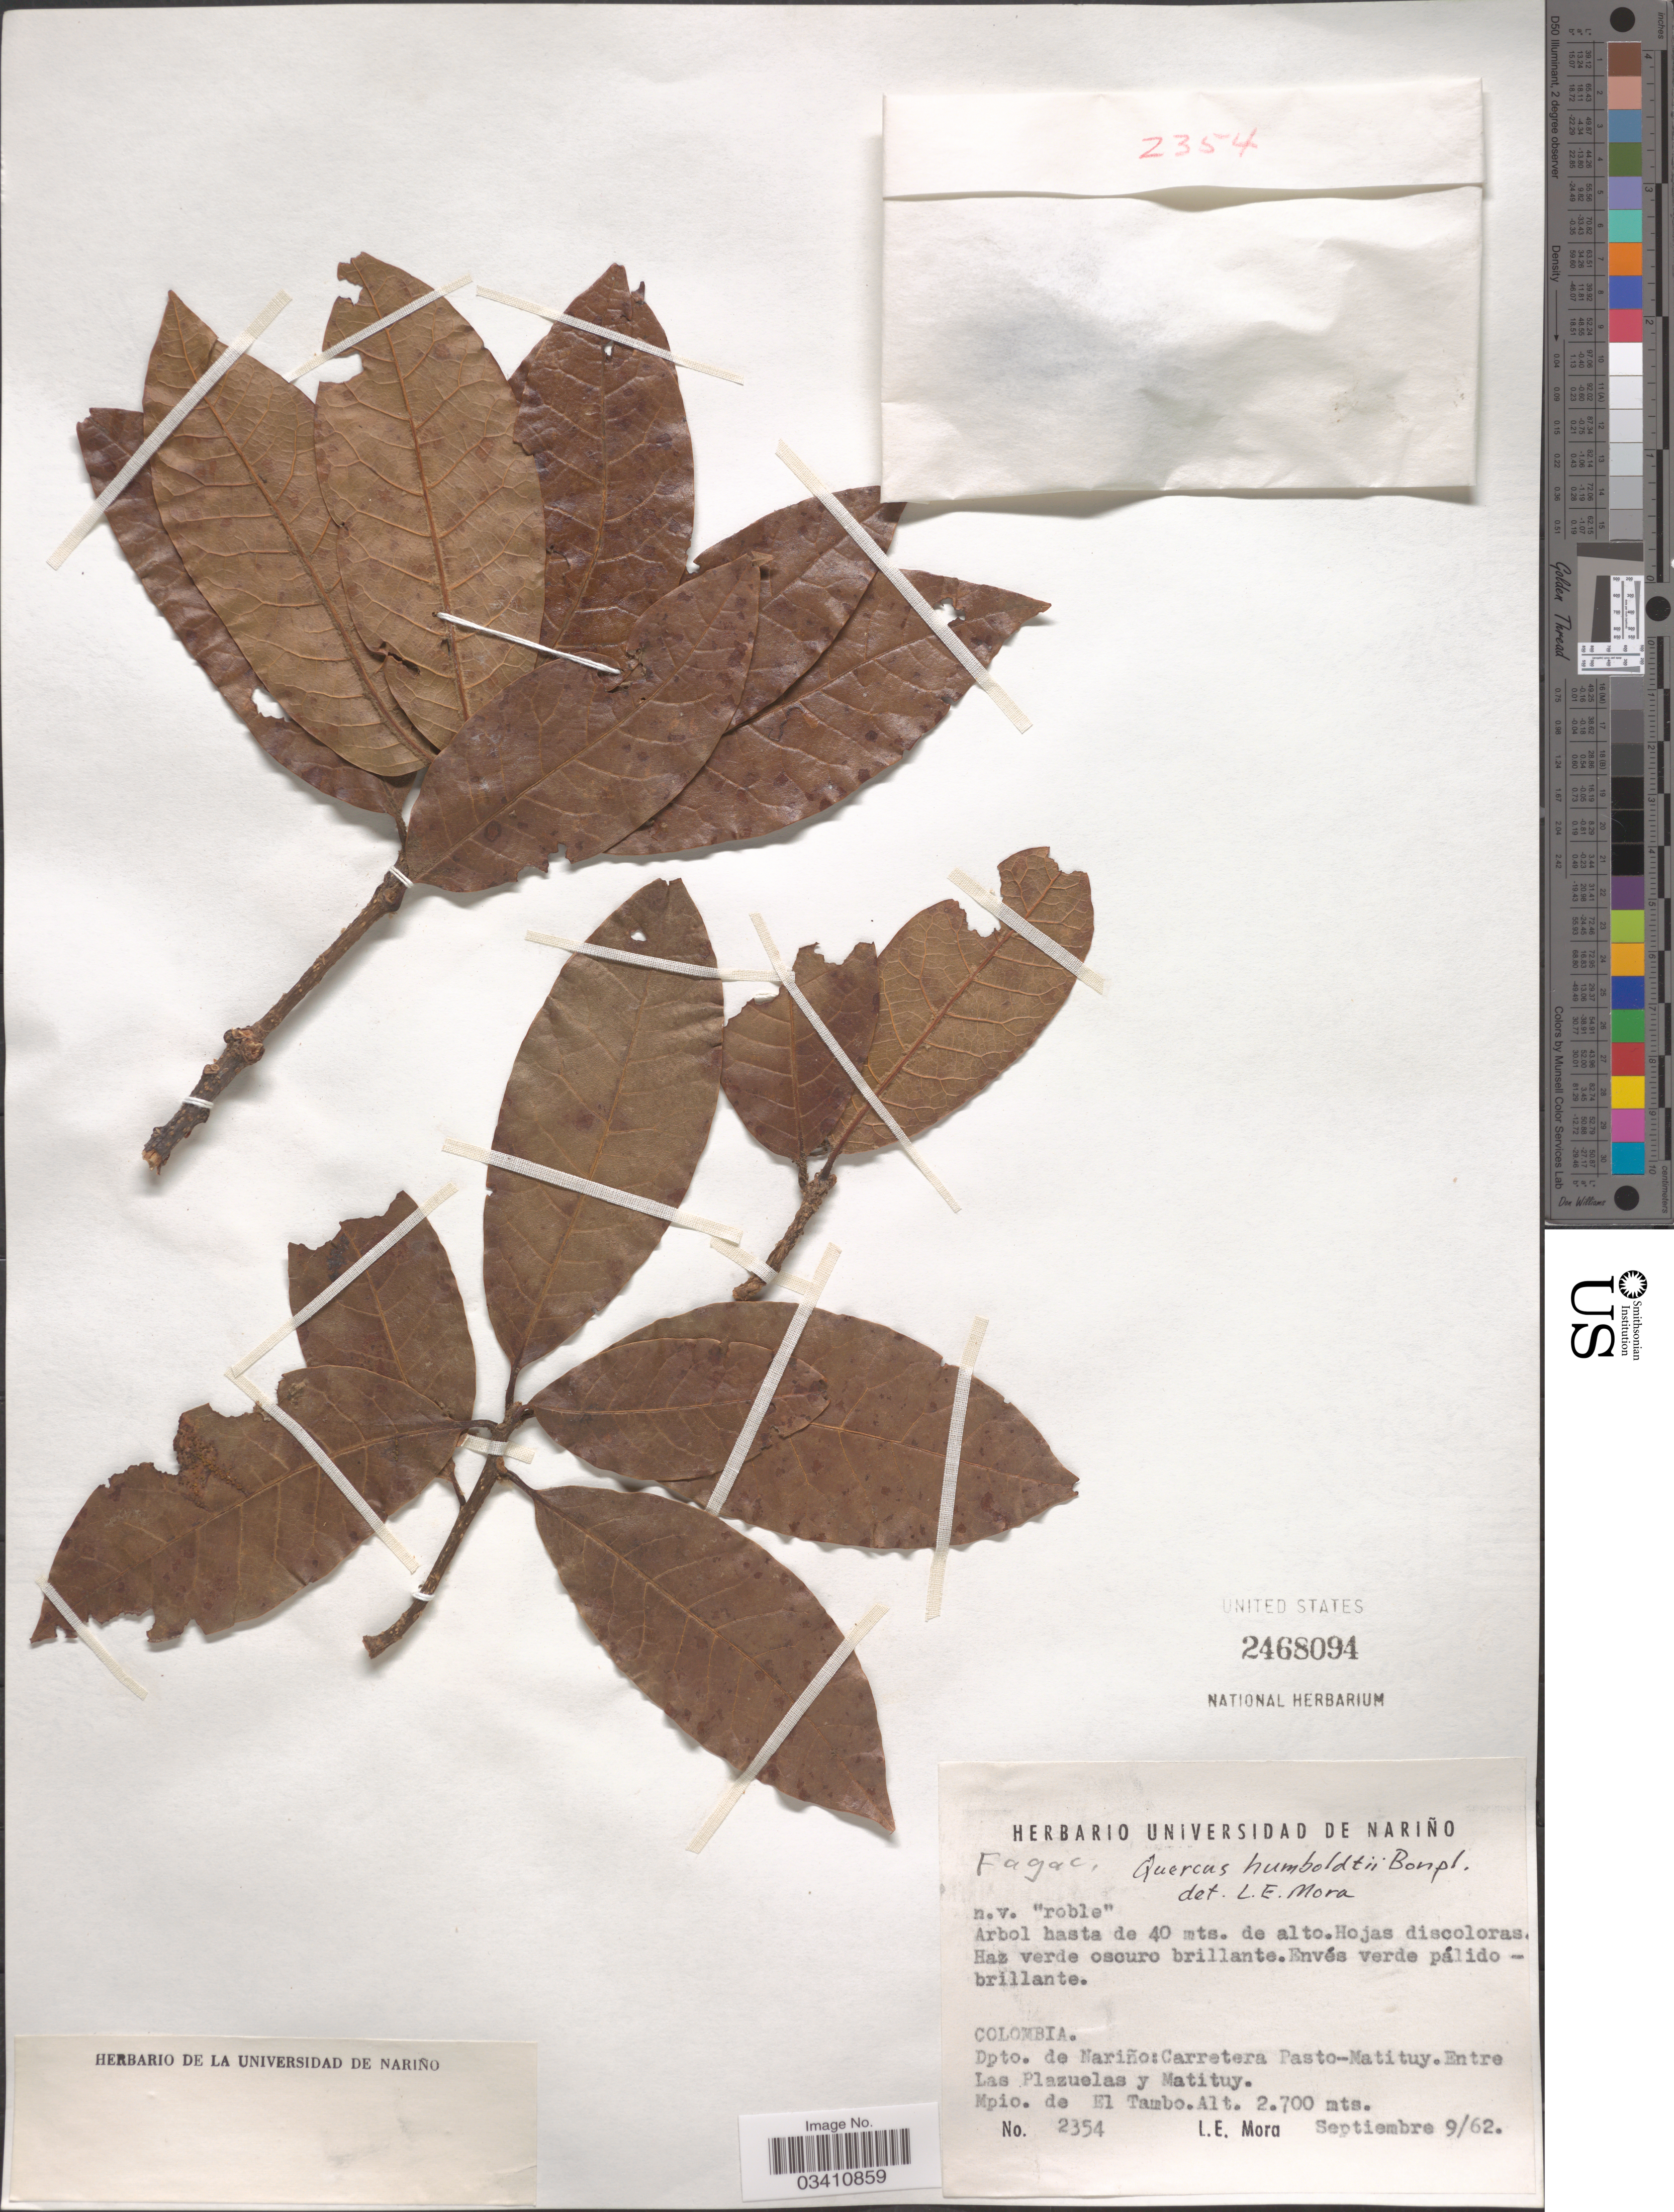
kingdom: Plantae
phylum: Tracheophyta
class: Magnoliopsida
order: Fagales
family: Fagaceae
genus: Quercus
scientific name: Quercus humboldtii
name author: Bonpl.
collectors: L. Mora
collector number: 2354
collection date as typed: Transcribed d/m/y: 9/9/62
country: Colombia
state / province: Nariño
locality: Dpto. de Nariño: Carretera Pasto-Matituy. Entre Las Plazuelas y Matituy. Mpio. de El Tambo.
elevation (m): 2700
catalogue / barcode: US 2468094